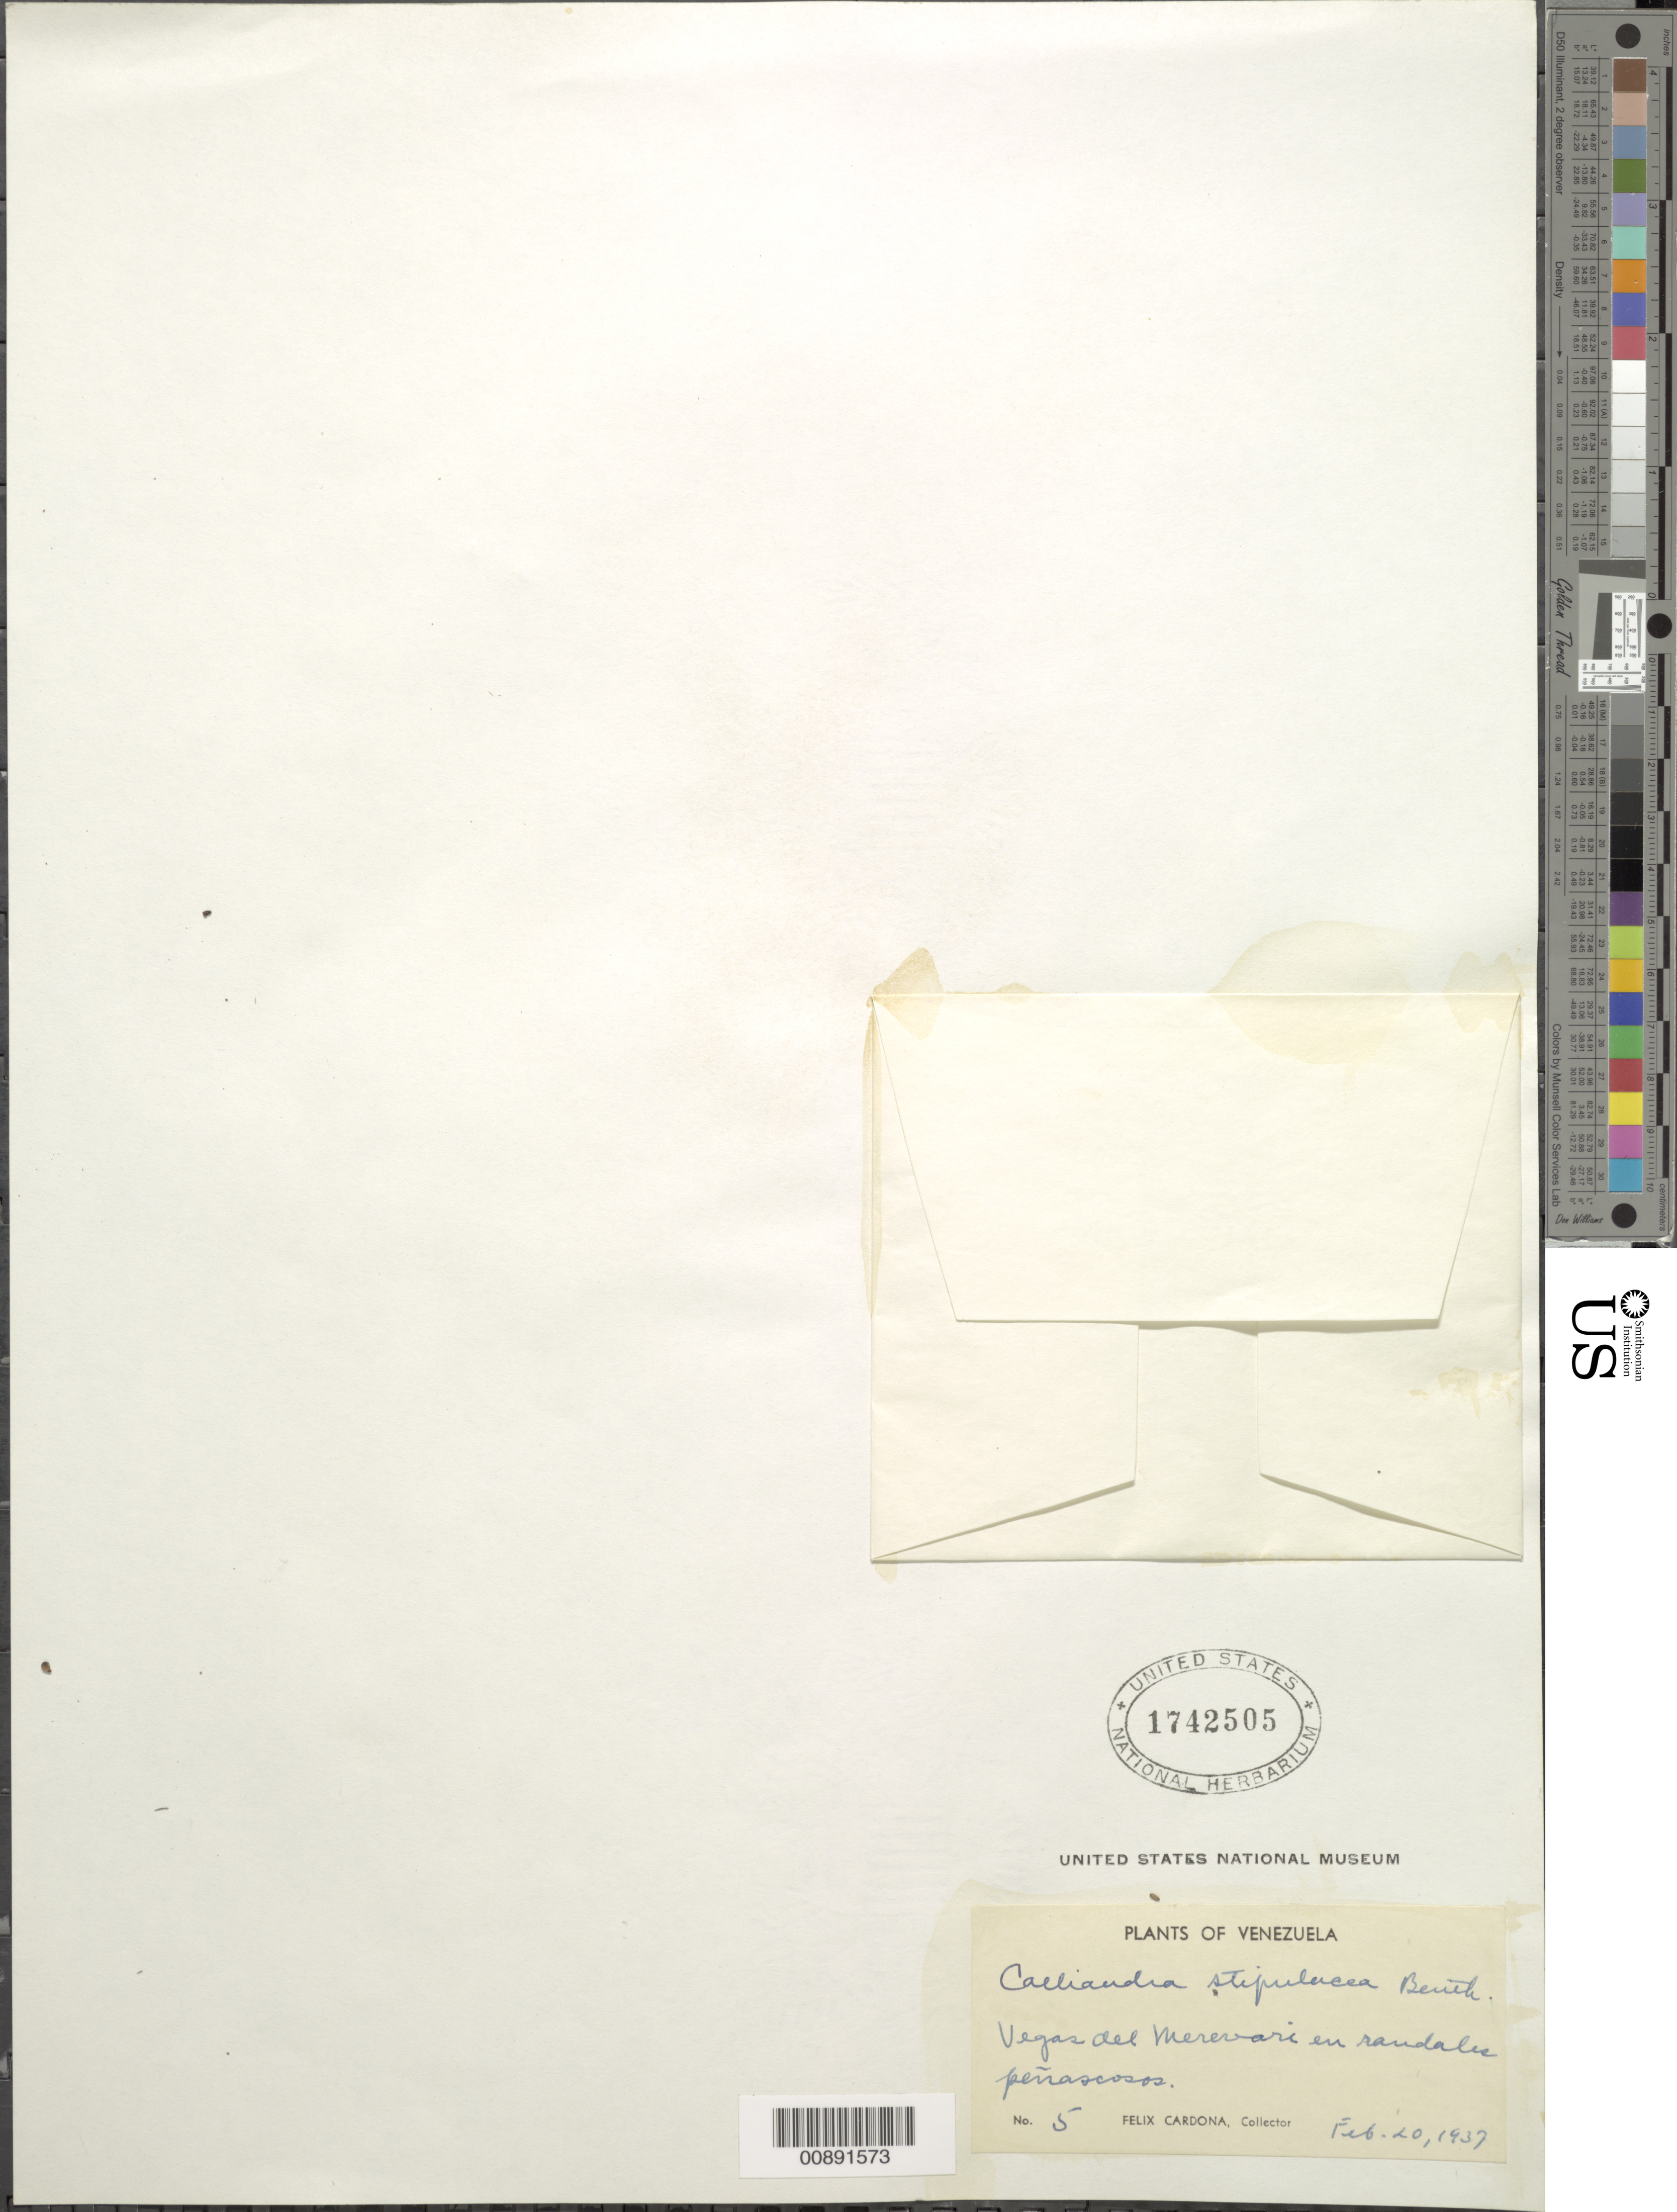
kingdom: Plantae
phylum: Tracheophyta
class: Magnoliopsida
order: Fabales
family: Fabaceae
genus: Calliandra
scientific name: Calliandra laxa var. stipulacea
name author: (Benth.) Barneby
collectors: F. Cardona Puig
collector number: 5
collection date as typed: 20-Feb-37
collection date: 1937-02-20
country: Venezuela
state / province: Bolívar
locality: Vegas del Merevari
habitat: Raudales penascosos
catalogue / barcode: US 1742505